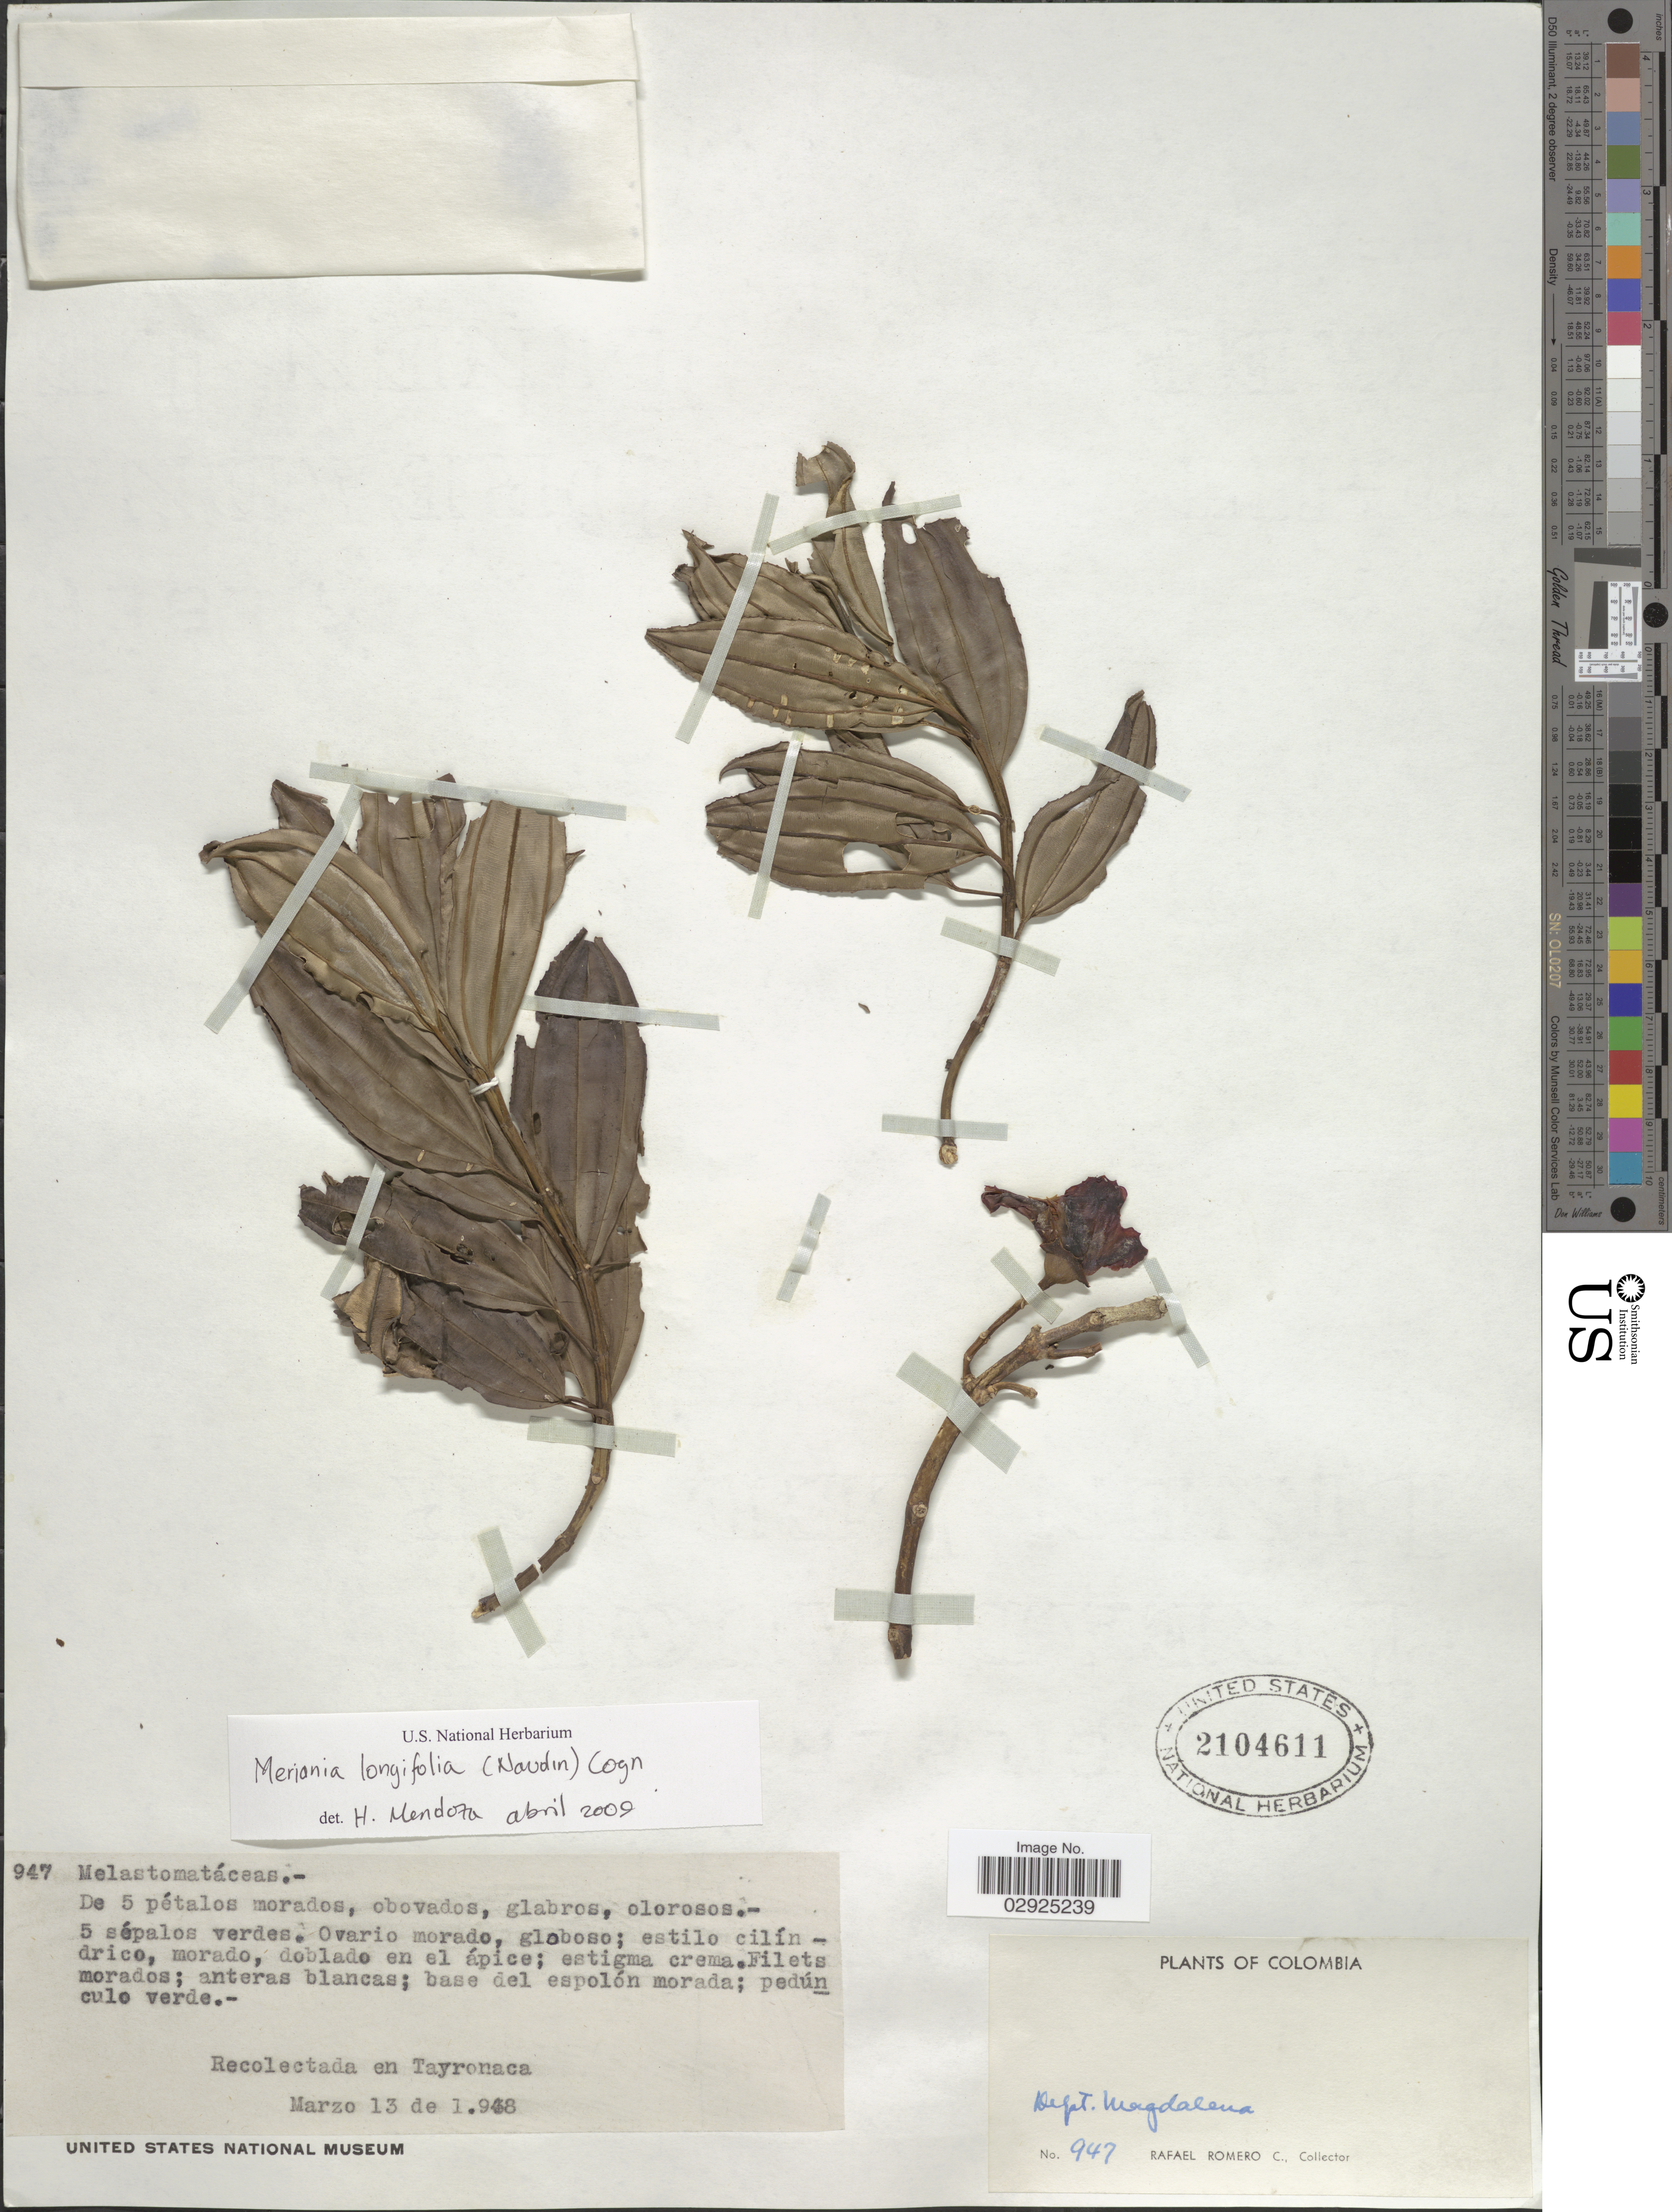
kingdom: Plantae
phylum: Tracheophyta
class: Magnoliopsida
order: Myrtales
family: Melastomataceae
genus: Meriania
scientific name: Meriania longifolia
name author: (Naudin) Cogn.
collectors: R. Romero Castañeda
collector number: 947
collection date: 1948-03-13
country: Colombia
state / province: Magdalena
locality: Dept. Magdalena. Tayronaca. [unsure placement]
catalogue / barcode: US 2104611